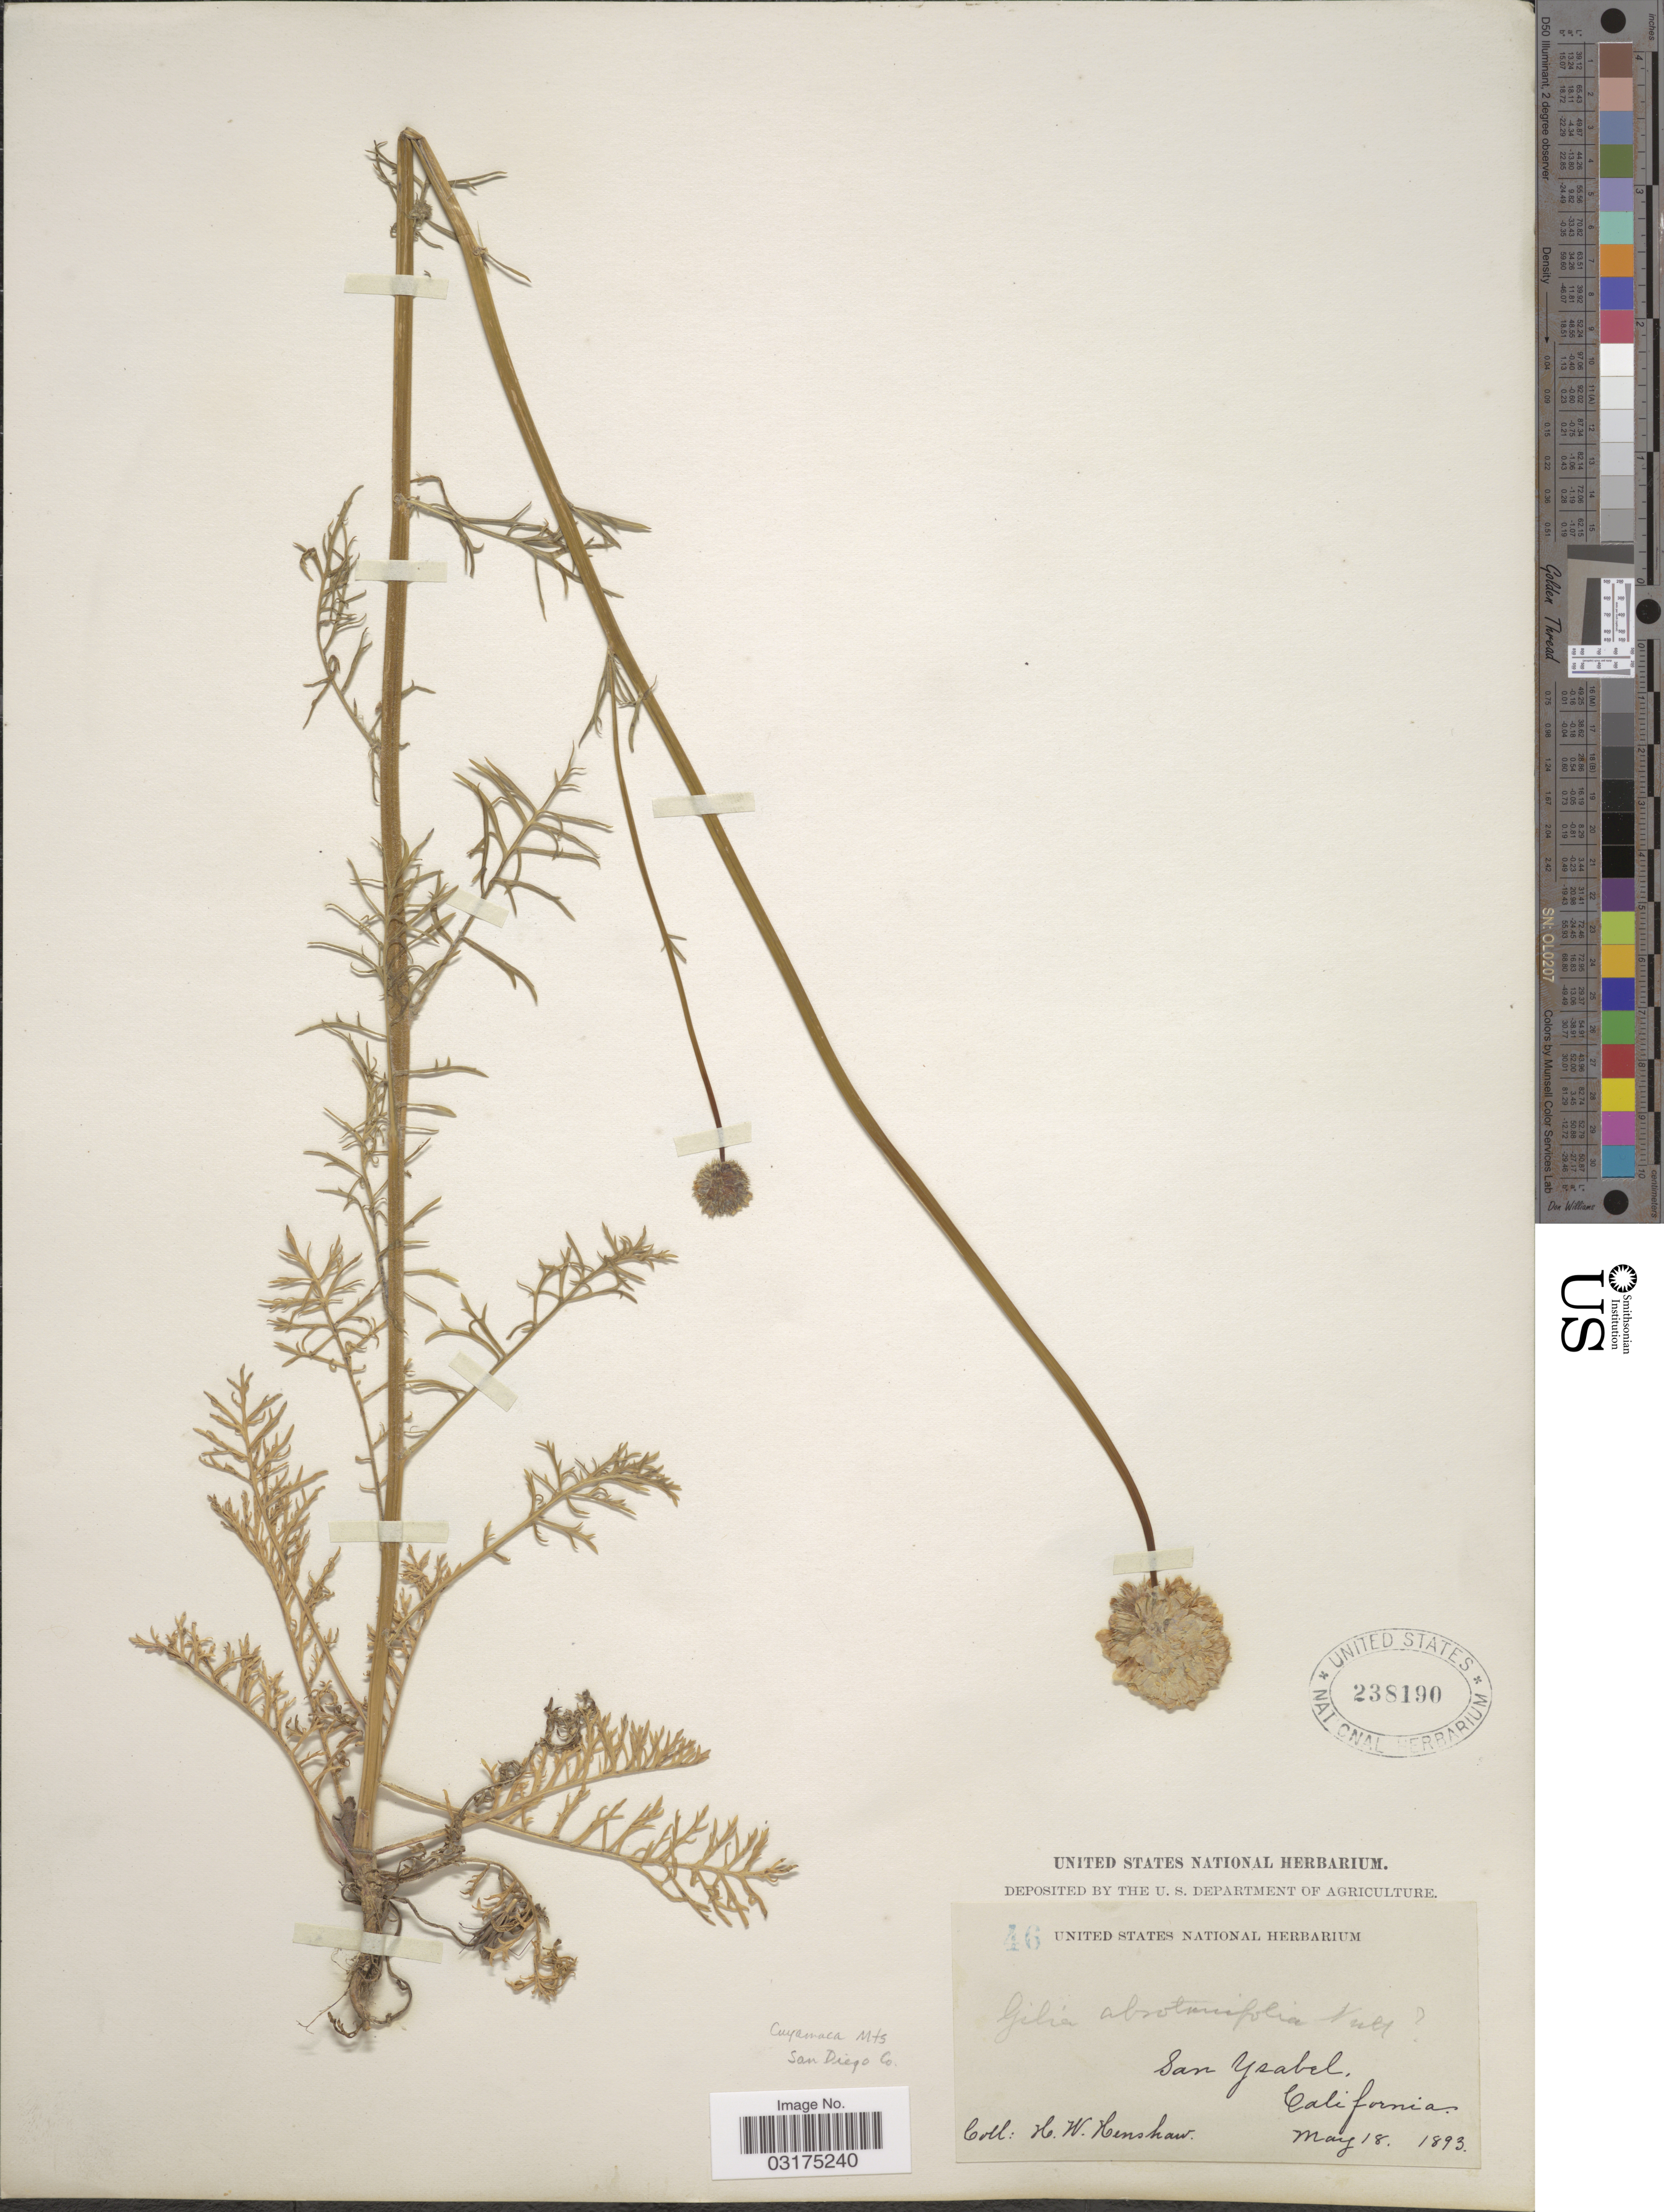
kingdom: Plantae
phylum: Tracheophyta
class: Magnoliopsida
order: Ericales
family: Polemoniaceae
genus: Gilia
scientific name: Gilia capitata subsp. abrotanifolia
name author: (Nutt. ex Greene) V.E. Grant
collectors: H. Henshaw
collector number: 46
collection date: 1893-05-18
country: United States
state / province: California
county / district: San Diego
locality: San Ysabel, Cuyamaca Mts, San Diego Co.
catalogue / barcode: US 238190